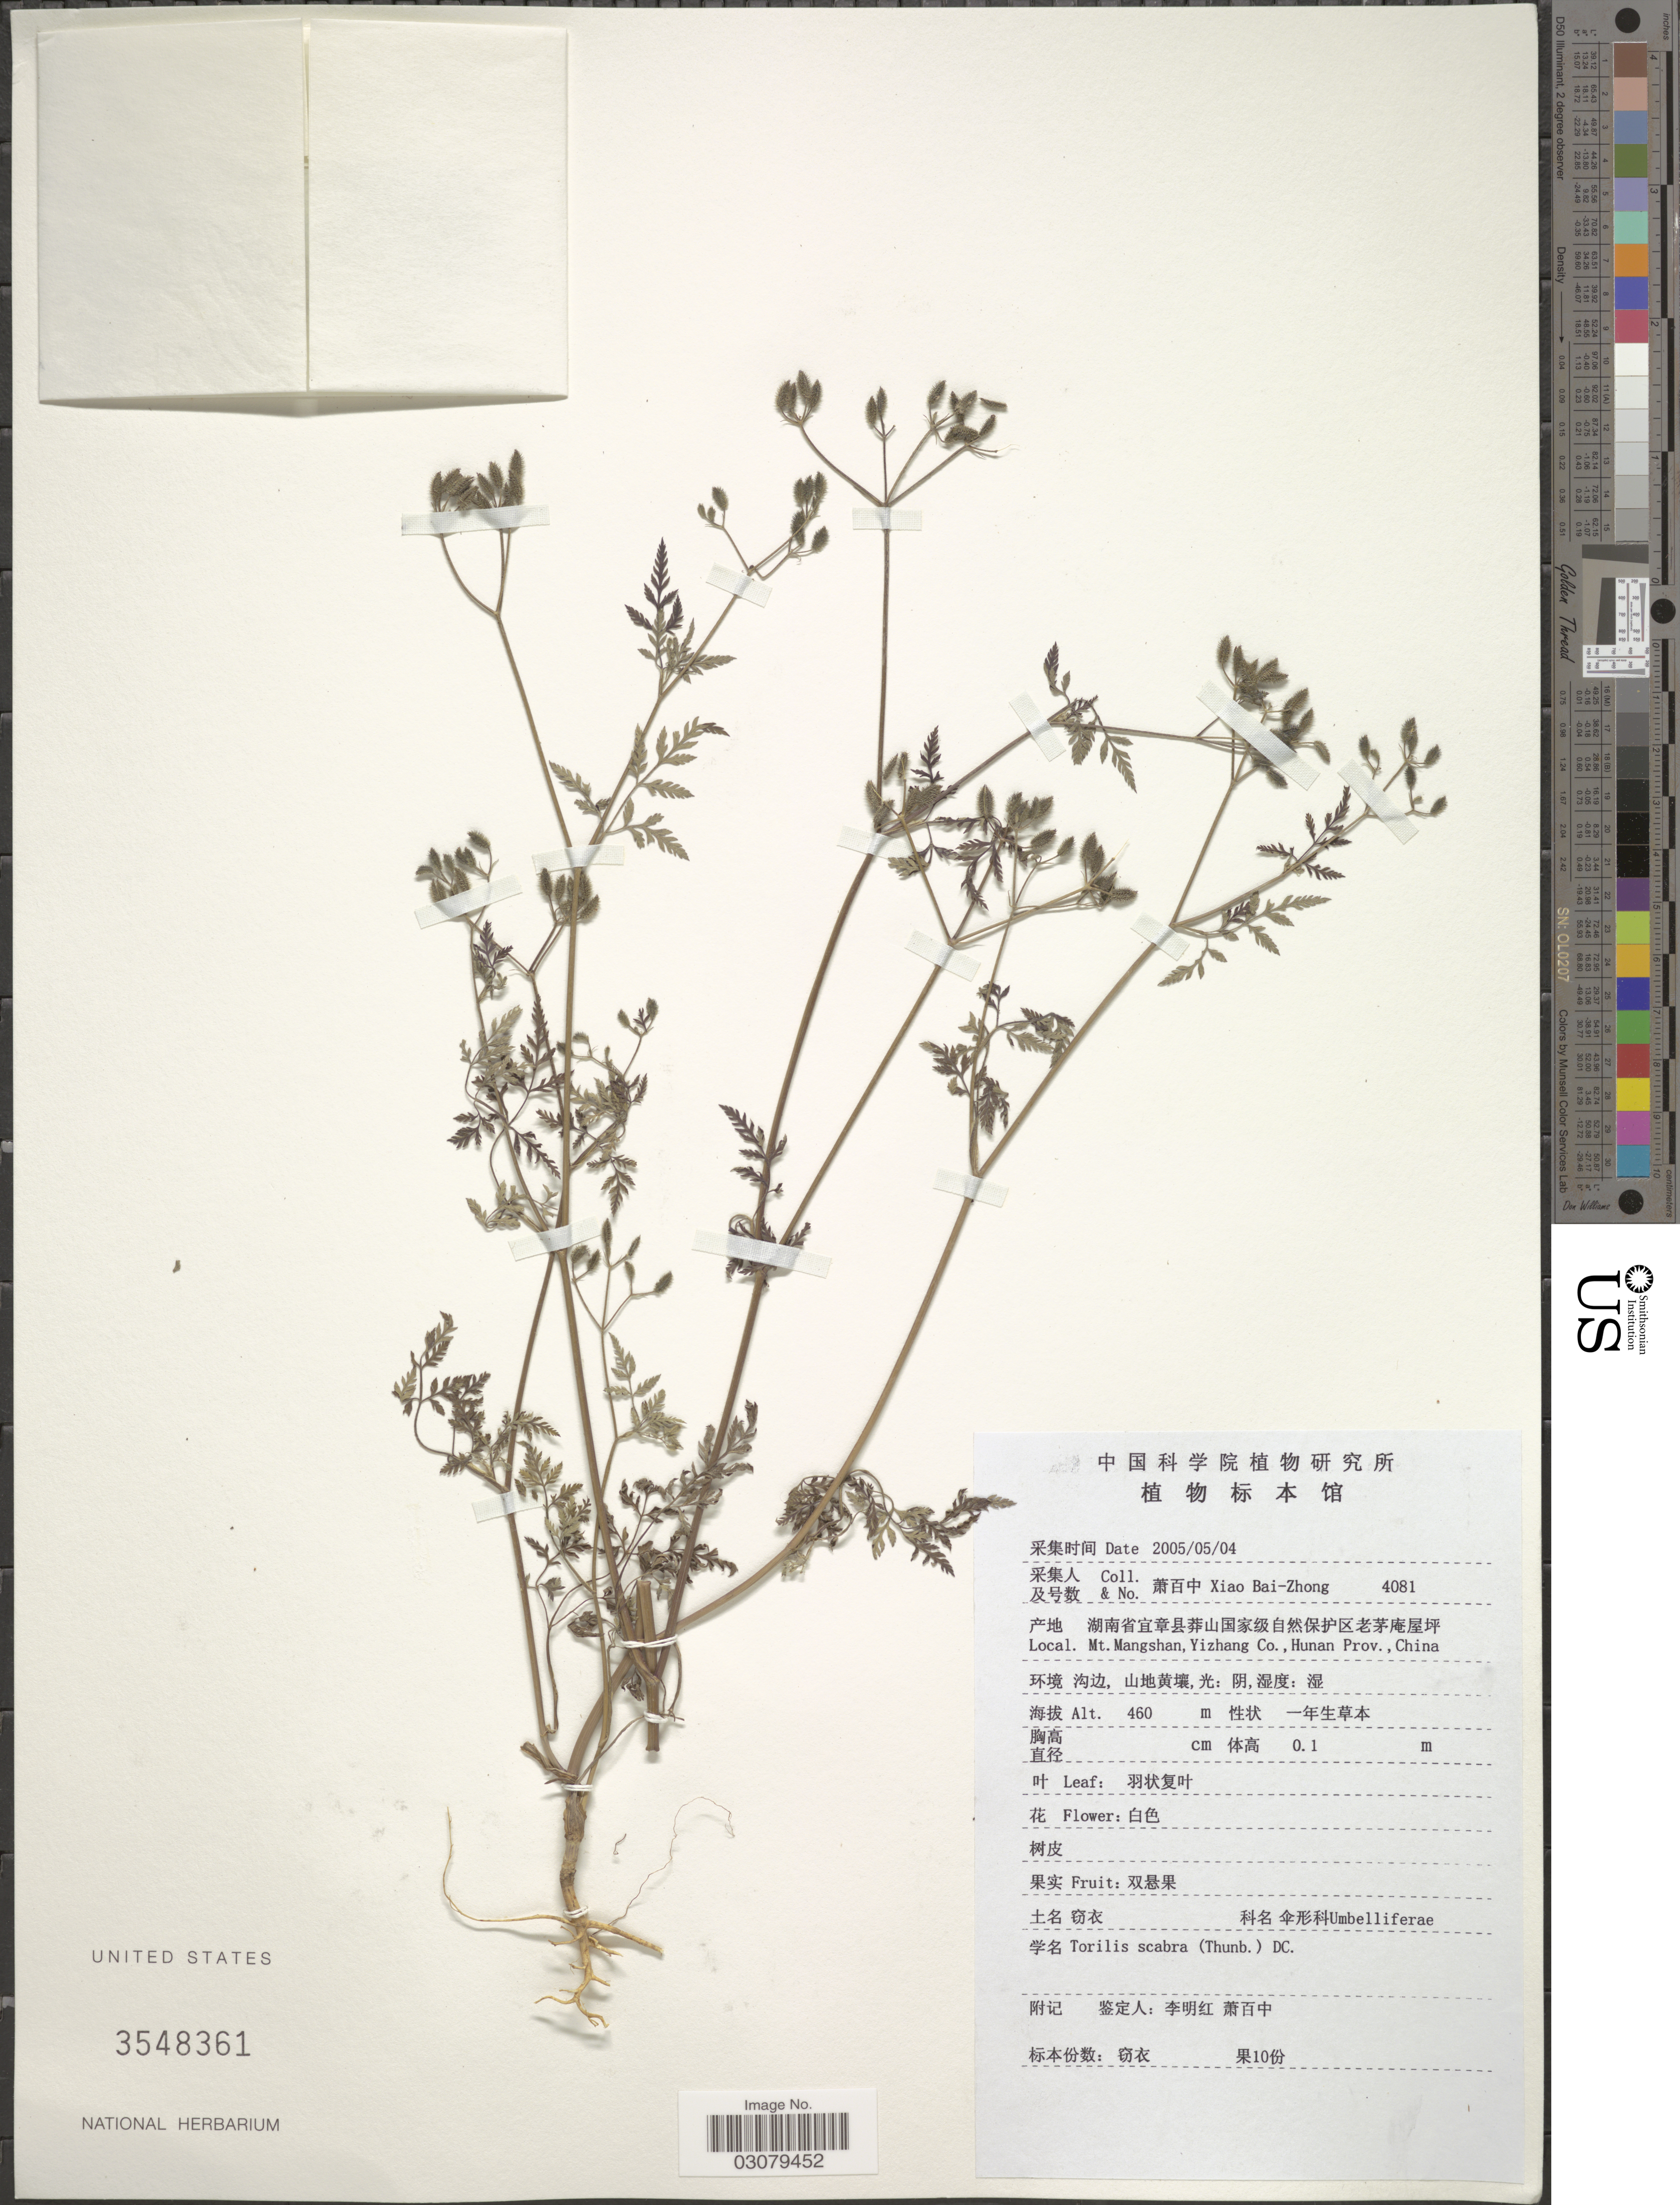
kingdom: Plantae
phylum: Tracheophyta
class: Magnoliopsida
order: Apiales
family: Apiaceae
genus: Torilis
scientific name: Torilis scabra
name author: (Thunb.) DC.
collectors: B. Z. Xiao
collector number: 4081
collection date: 2005-05-04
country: China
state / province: Hunan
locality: Mt. Mangshan, Yizhang Co.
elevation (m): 460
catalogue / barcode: US 3548361